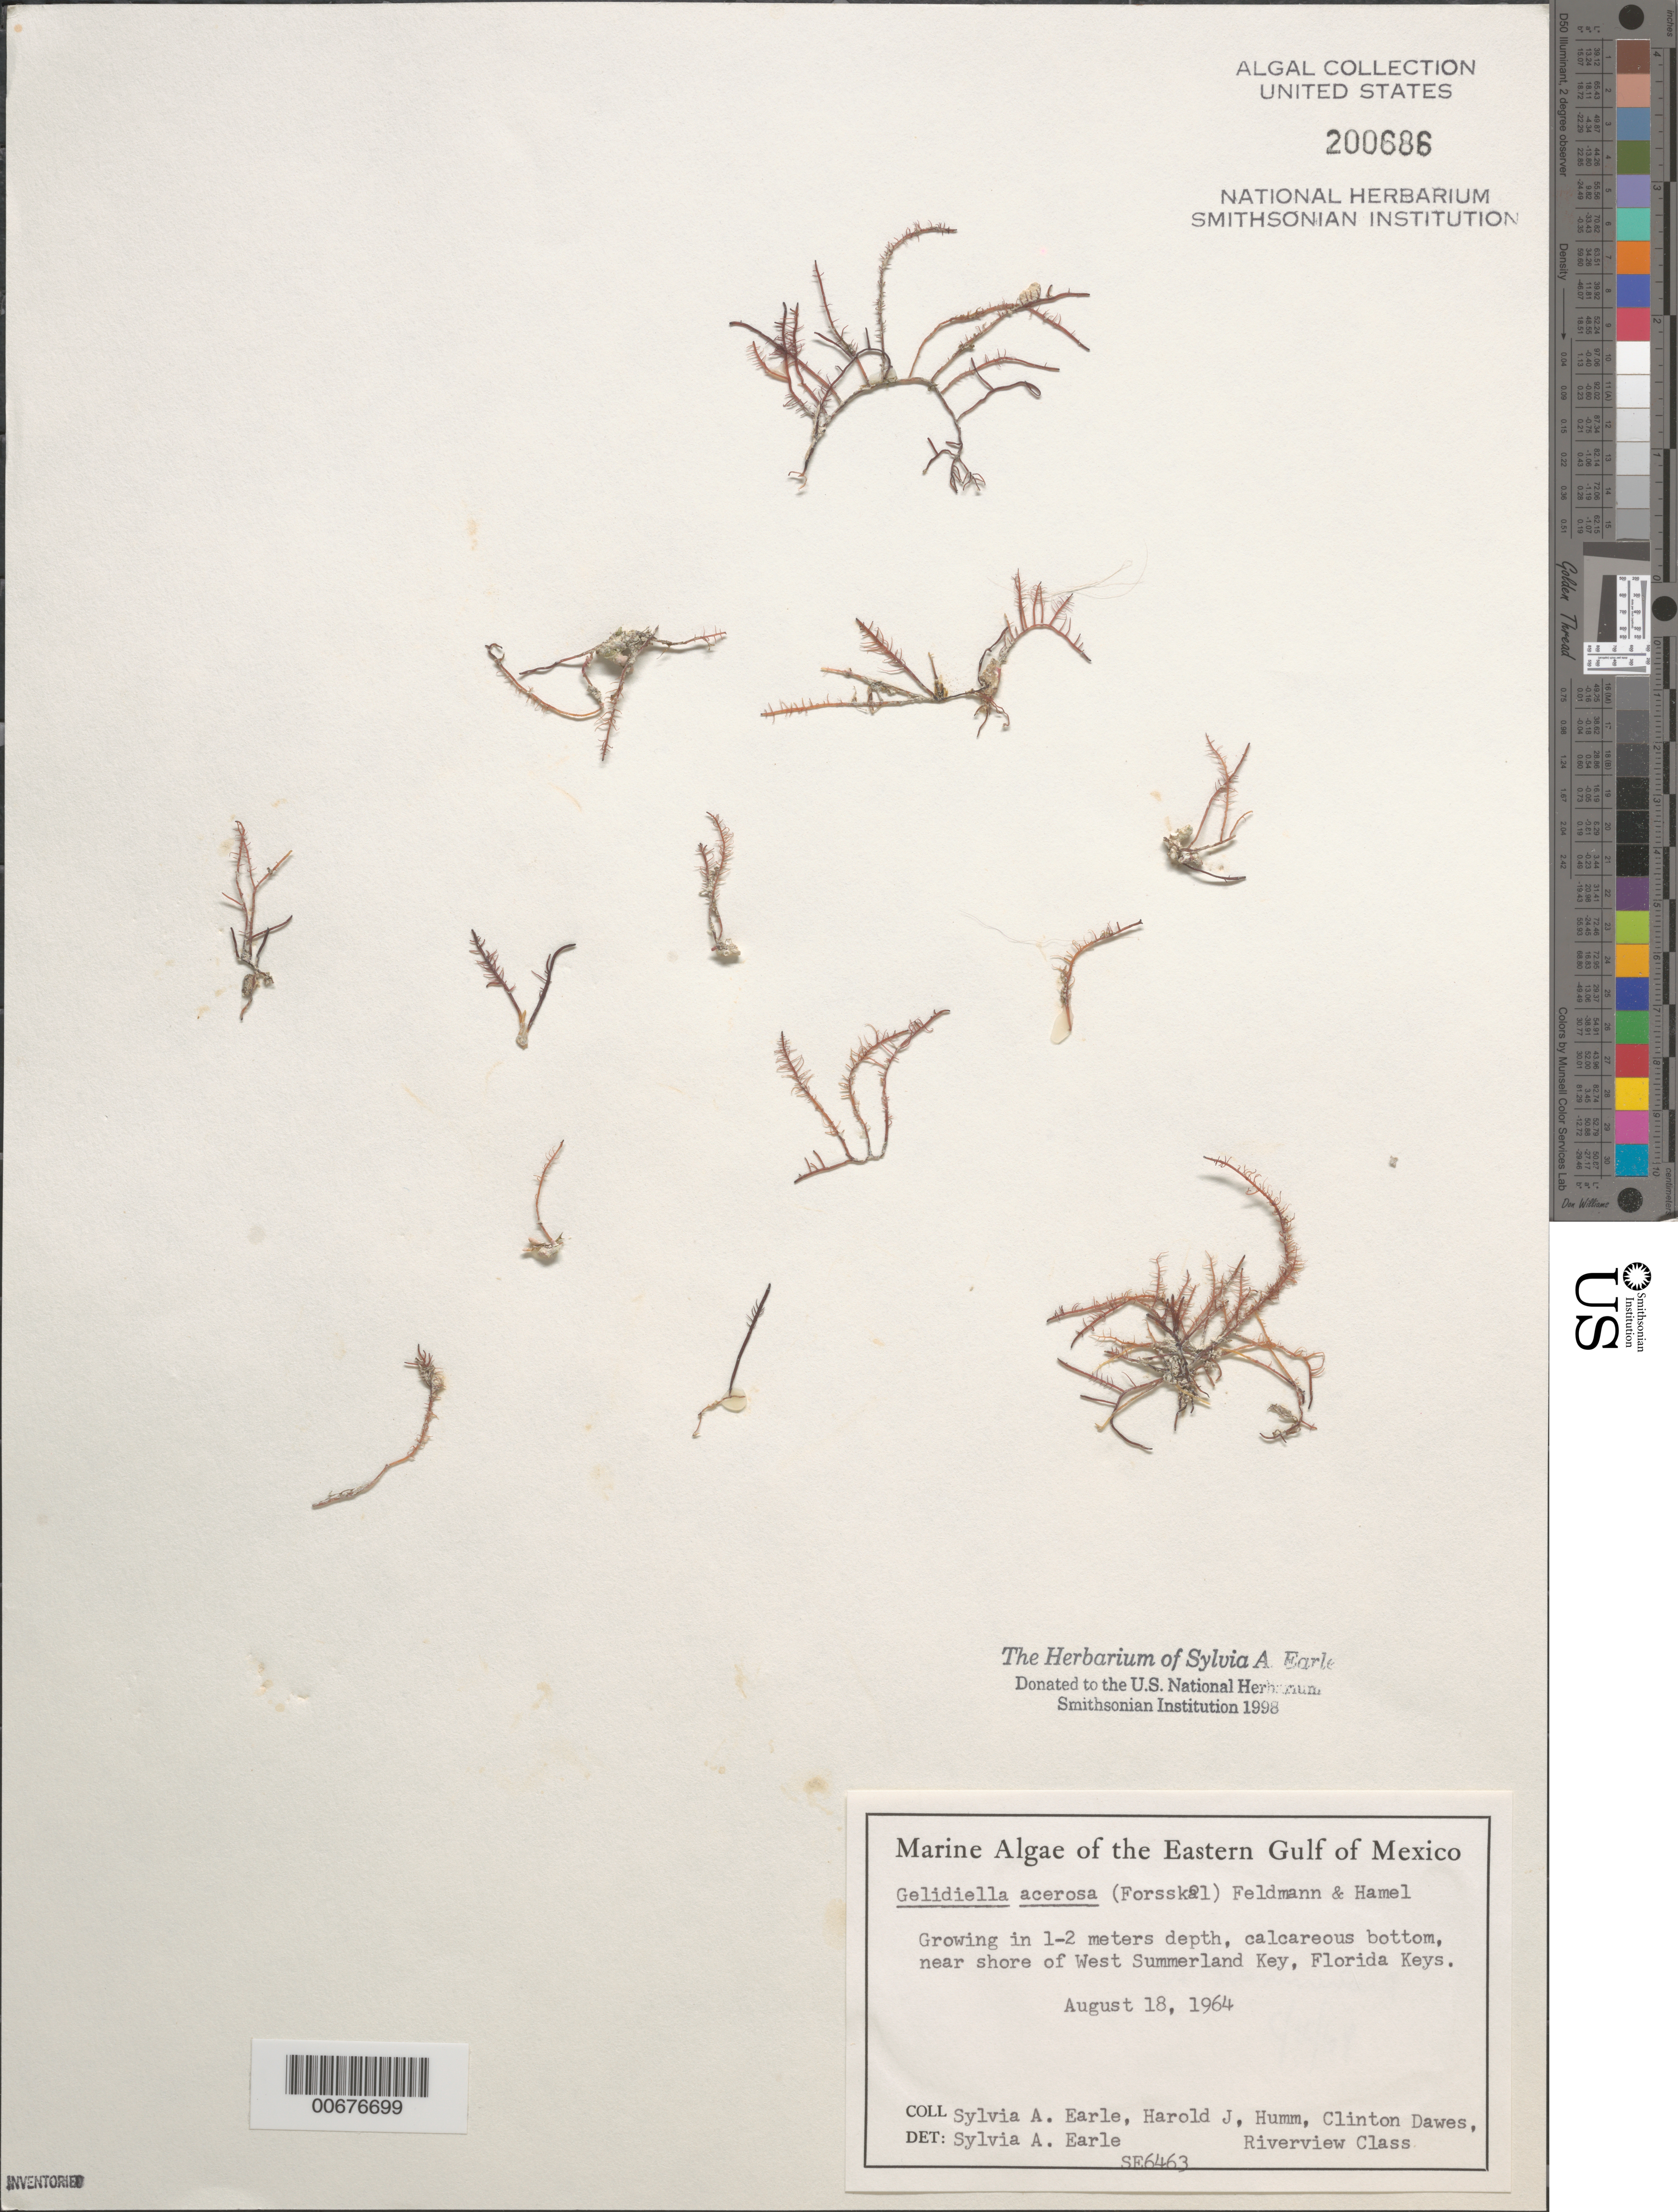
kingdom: Plantae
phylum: Rhodophyta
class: Florideophyceae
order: Gelidiales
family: Gelidiellaceae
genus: Gelidiella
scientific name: Gelidiella acerosa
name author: (Forssk.) Feldmann & G. Hamel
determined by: Earle, S. A.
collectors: S. A. Earle, H. J. Humm, C. Dawes & Riverview Class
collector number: SE 6463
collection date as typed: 18 Aug 1964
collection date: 1964-08-18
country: United States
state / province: Florida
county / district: Monroe County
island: West Summerland Key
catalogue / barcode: US 200686